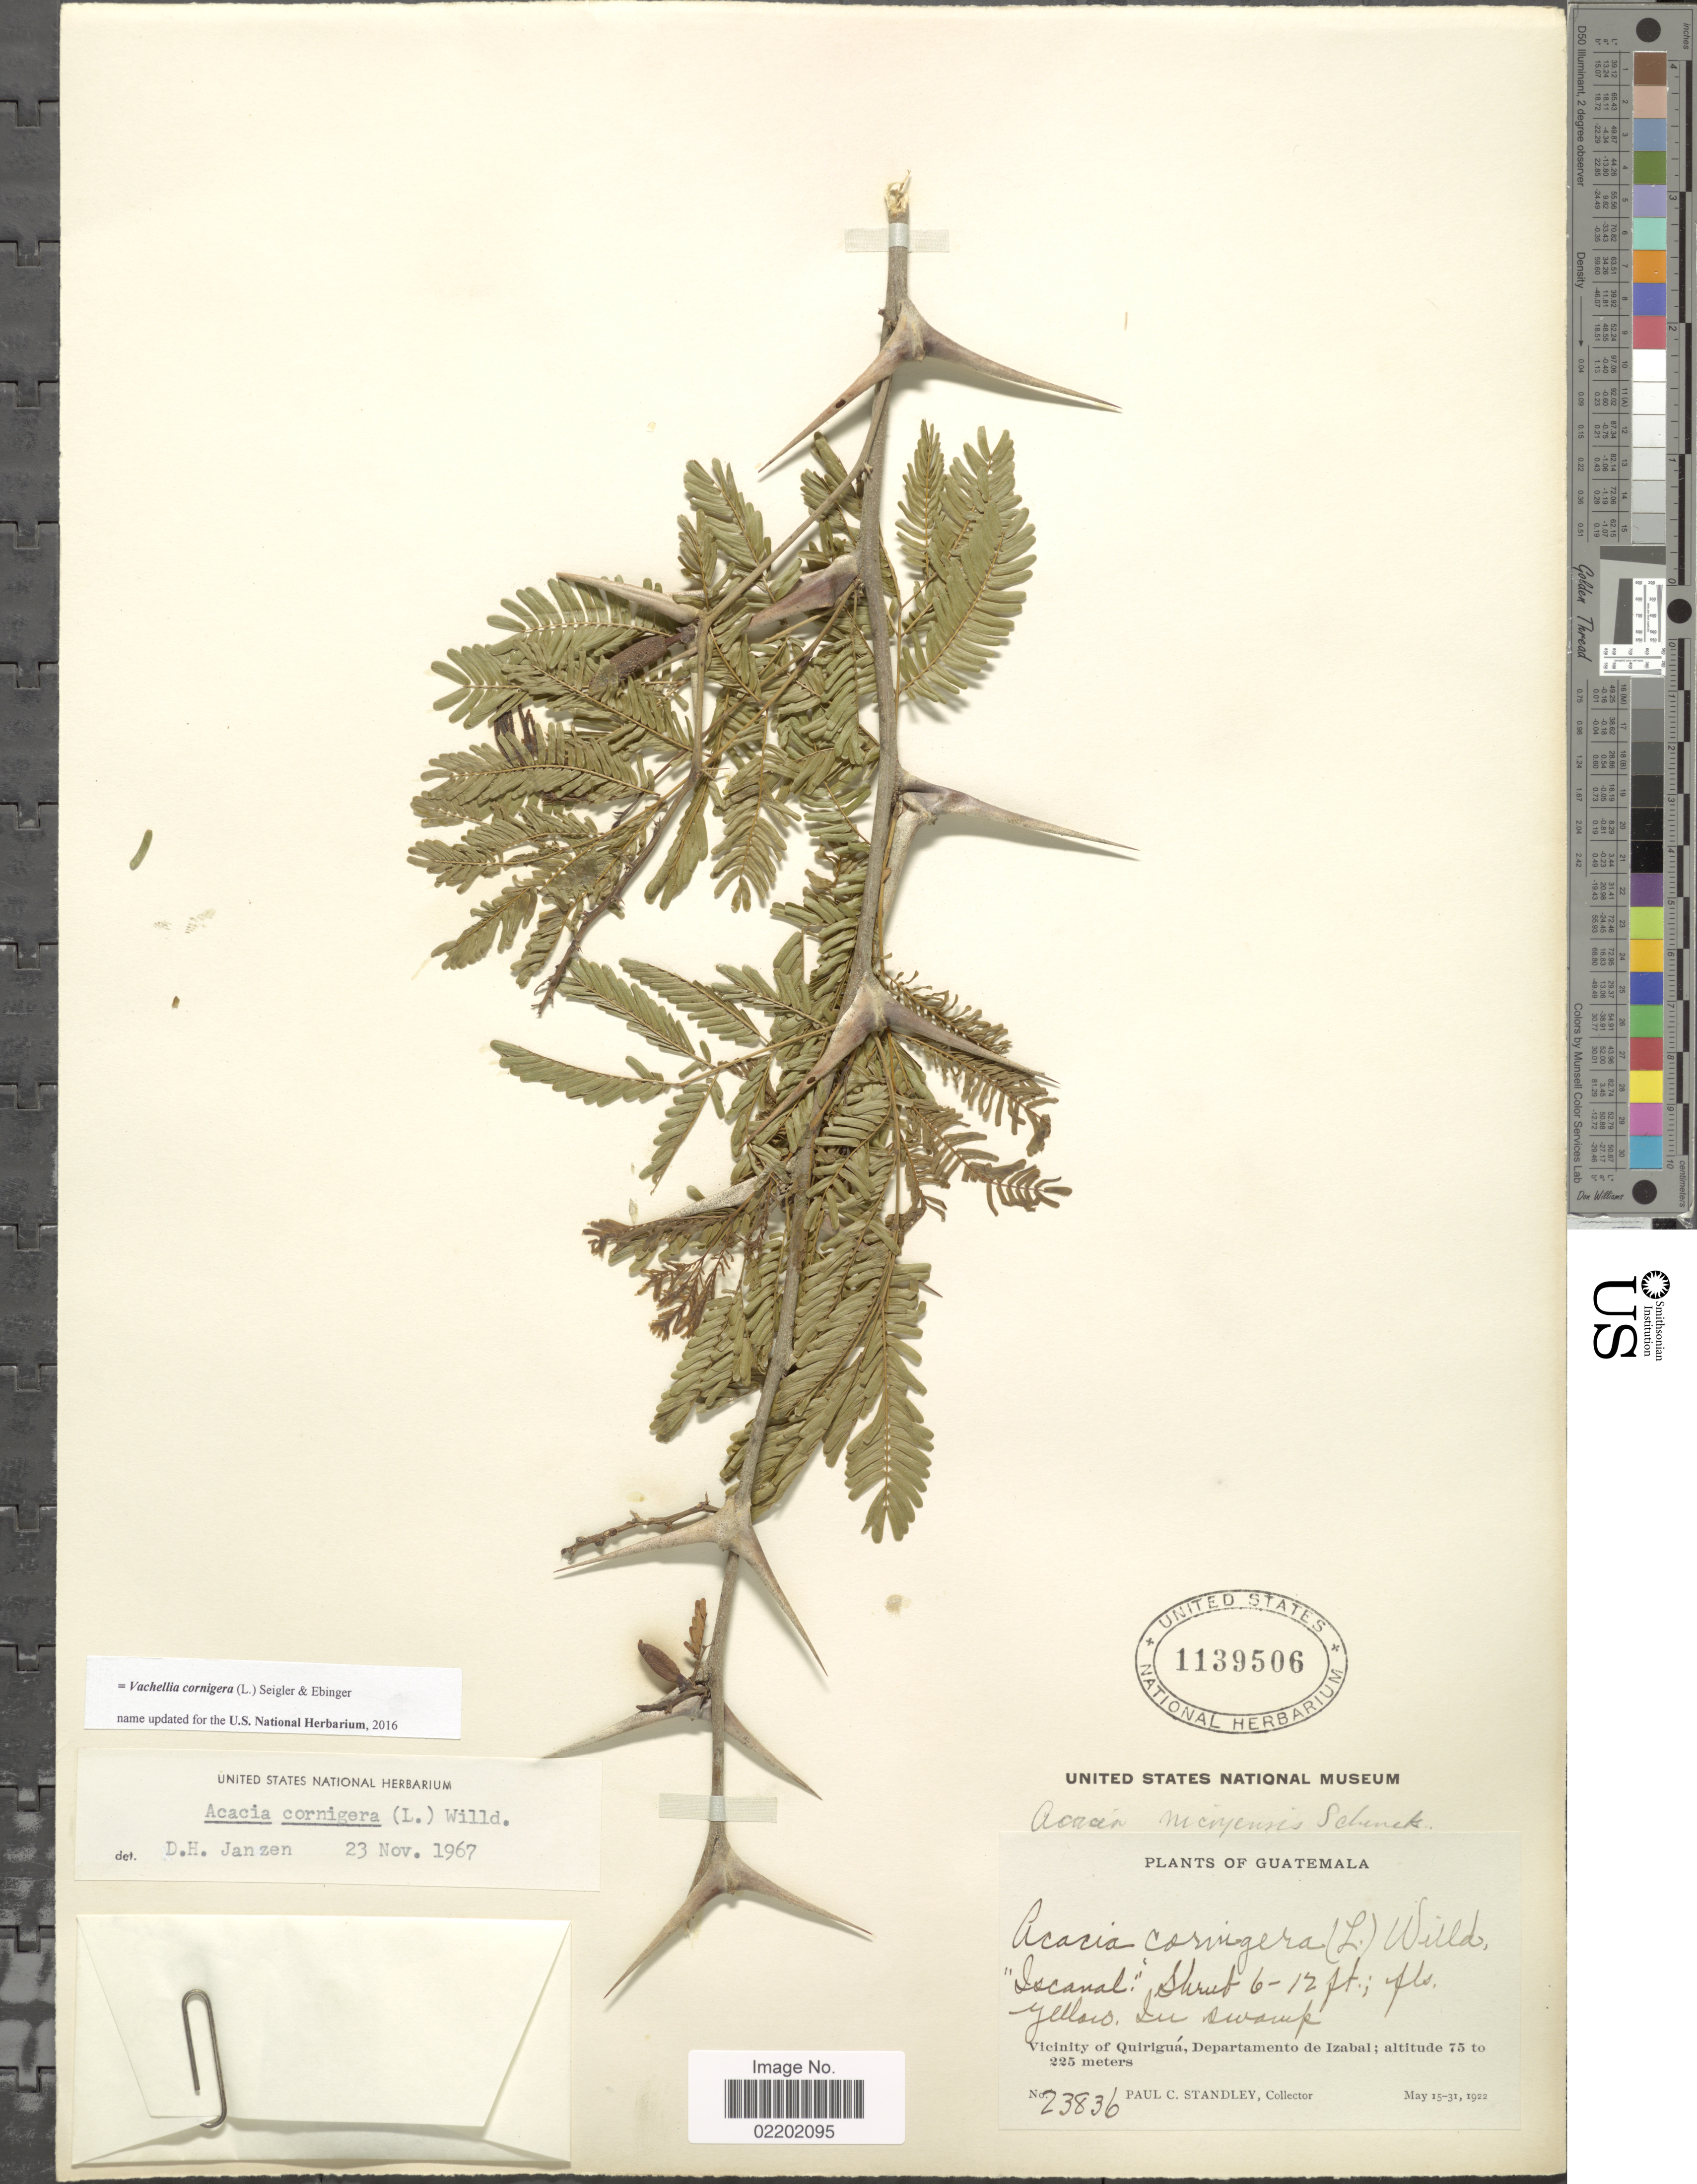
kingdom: Plantae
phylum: Tracheophyta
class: Magnoliopsida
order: Fabales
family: Fabaceae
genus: Vachellia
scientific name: Vachellia cornigera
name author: (L.) Seigler & Ebinger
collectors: P. C. Standley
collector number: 23836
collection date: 1922-05-15/1922-05-31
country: Guatemala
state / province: Izabal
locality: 'Iscanal' In swamp, Vicinity of Quiriguá, Departamento de Izabal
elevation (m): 75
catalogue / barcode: US 1139506